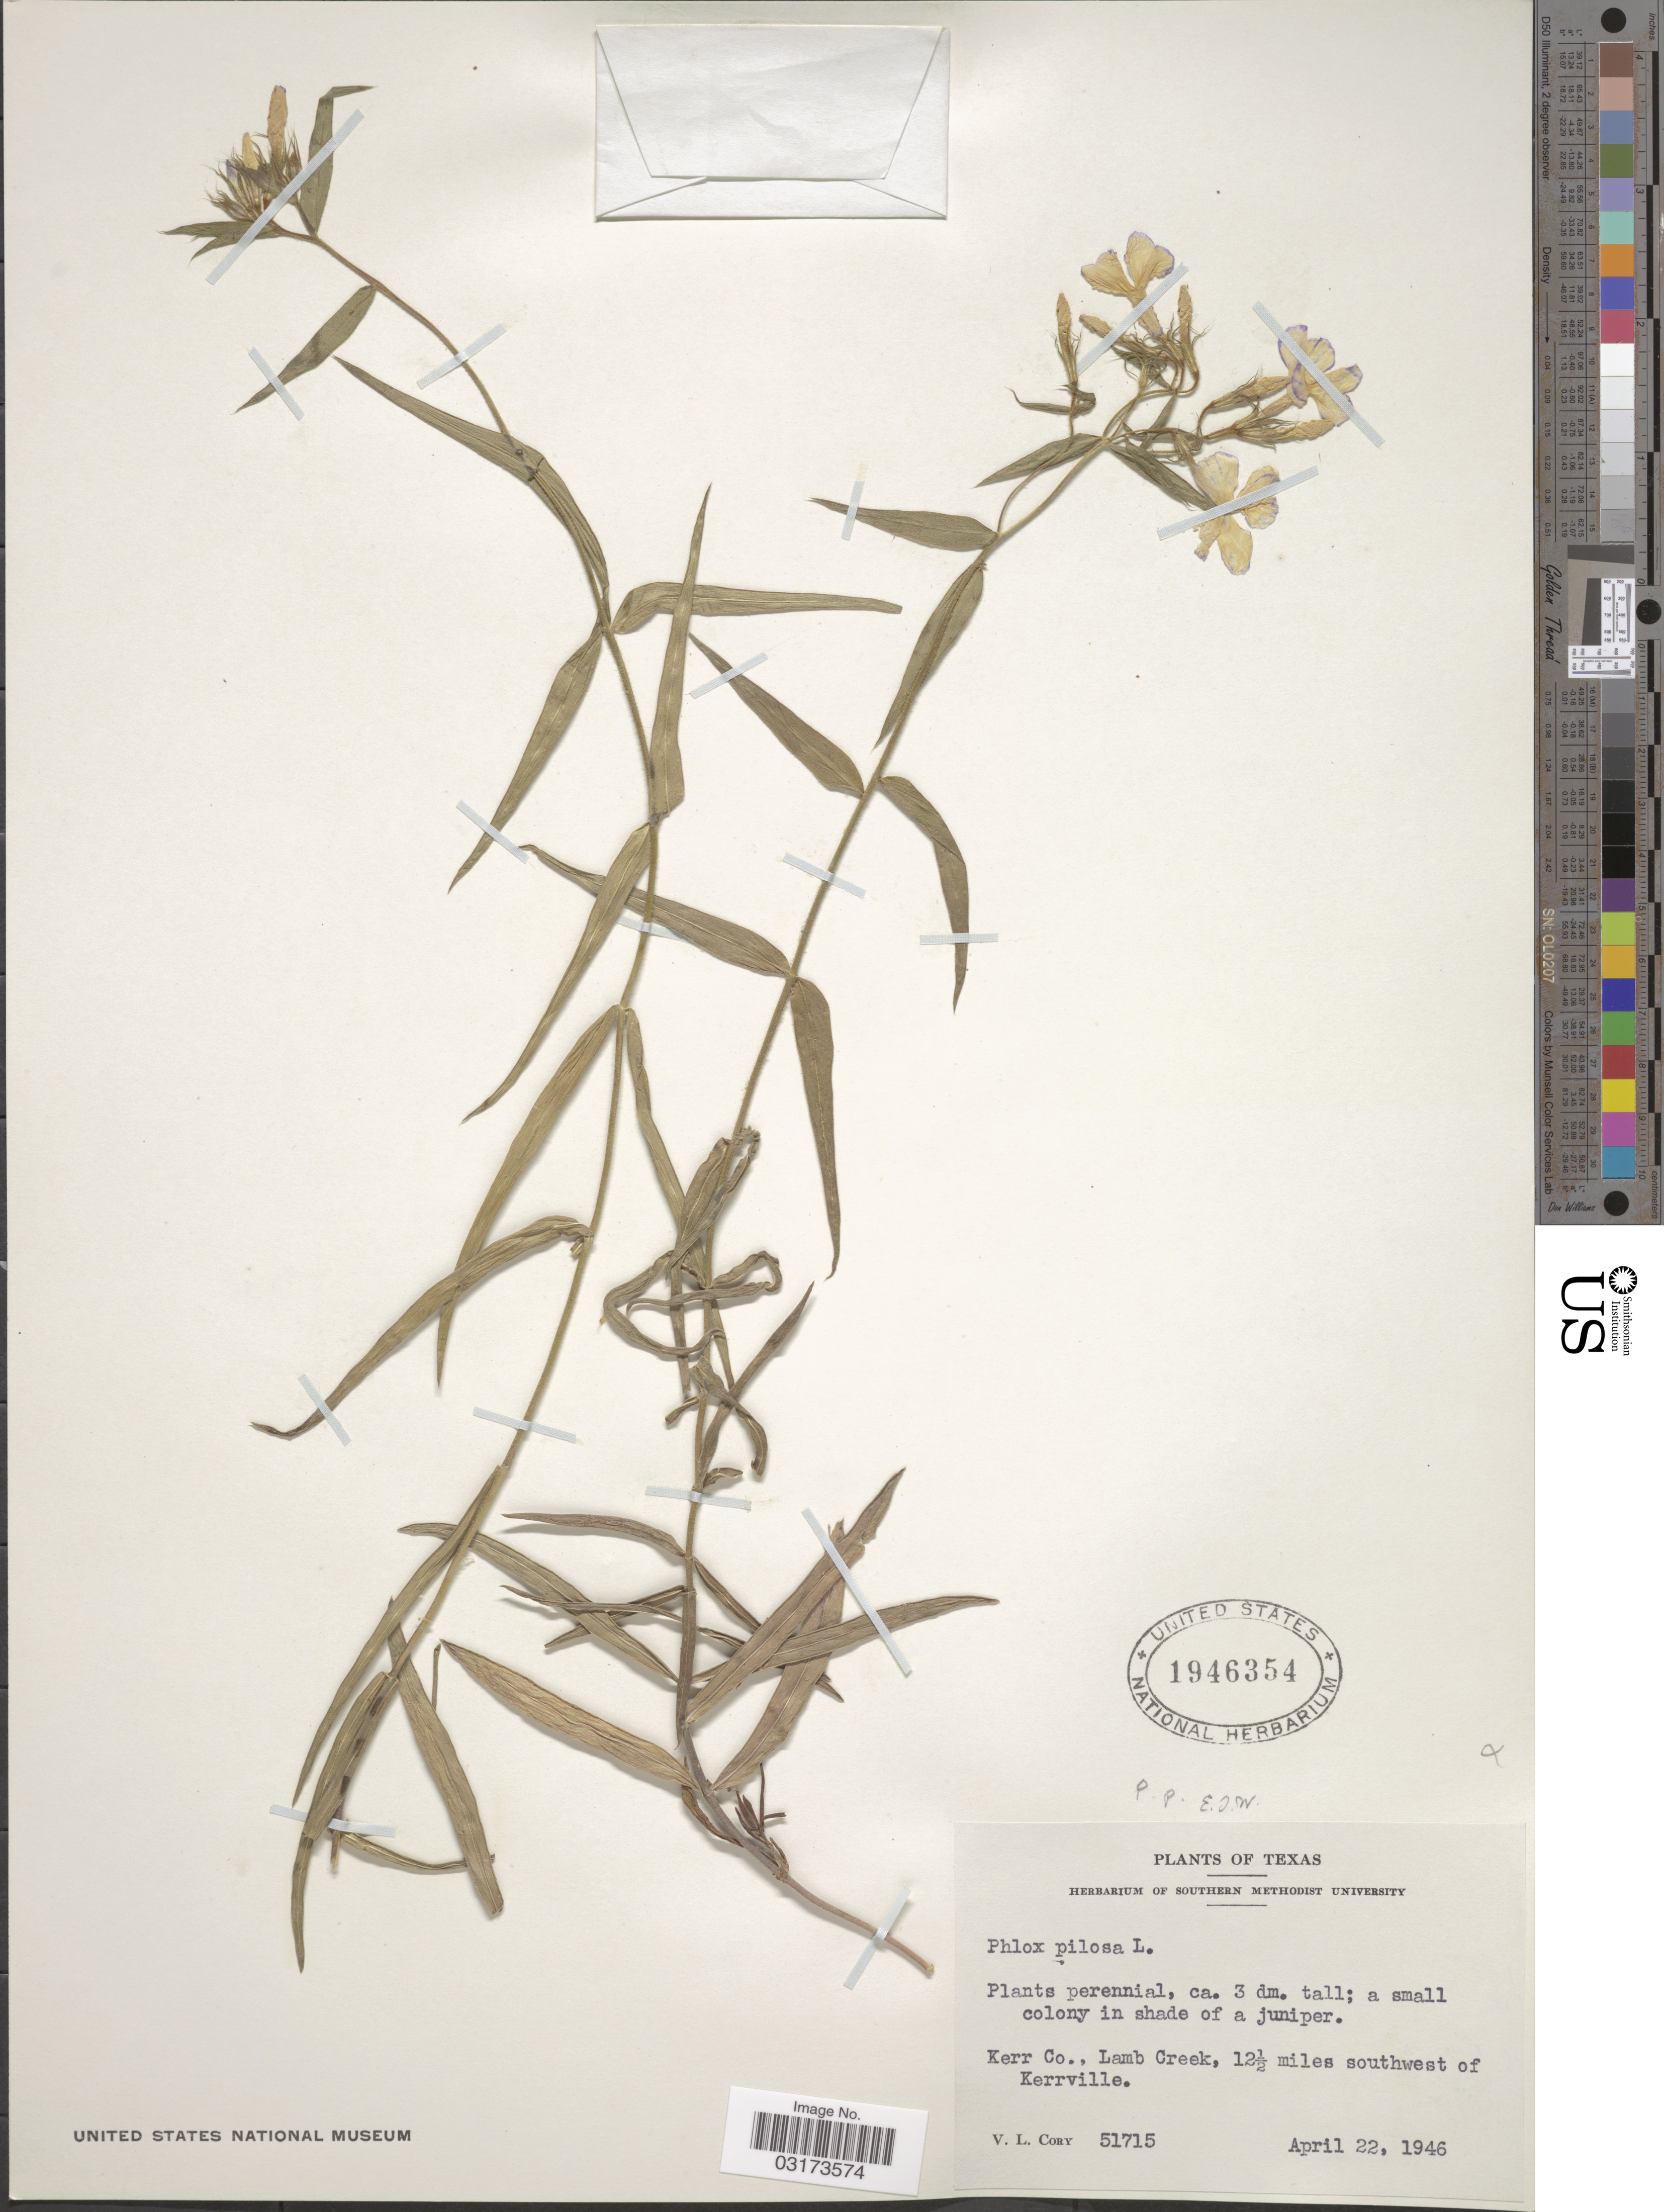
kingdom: Plantae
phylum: Tracheophyta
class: Magnoliopsida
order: Ericales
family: Polemoniaceae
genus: Phlox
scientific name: Phlox variabilis subsp. latisepala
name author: (Wherry) Locklear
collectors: V. Cory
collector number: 51715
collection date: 1946-04-22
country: United States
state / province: Texas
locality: Kerr Co., Lamb Creek, 12½ miles southwest of Kerrville.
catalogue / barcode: US 1946354